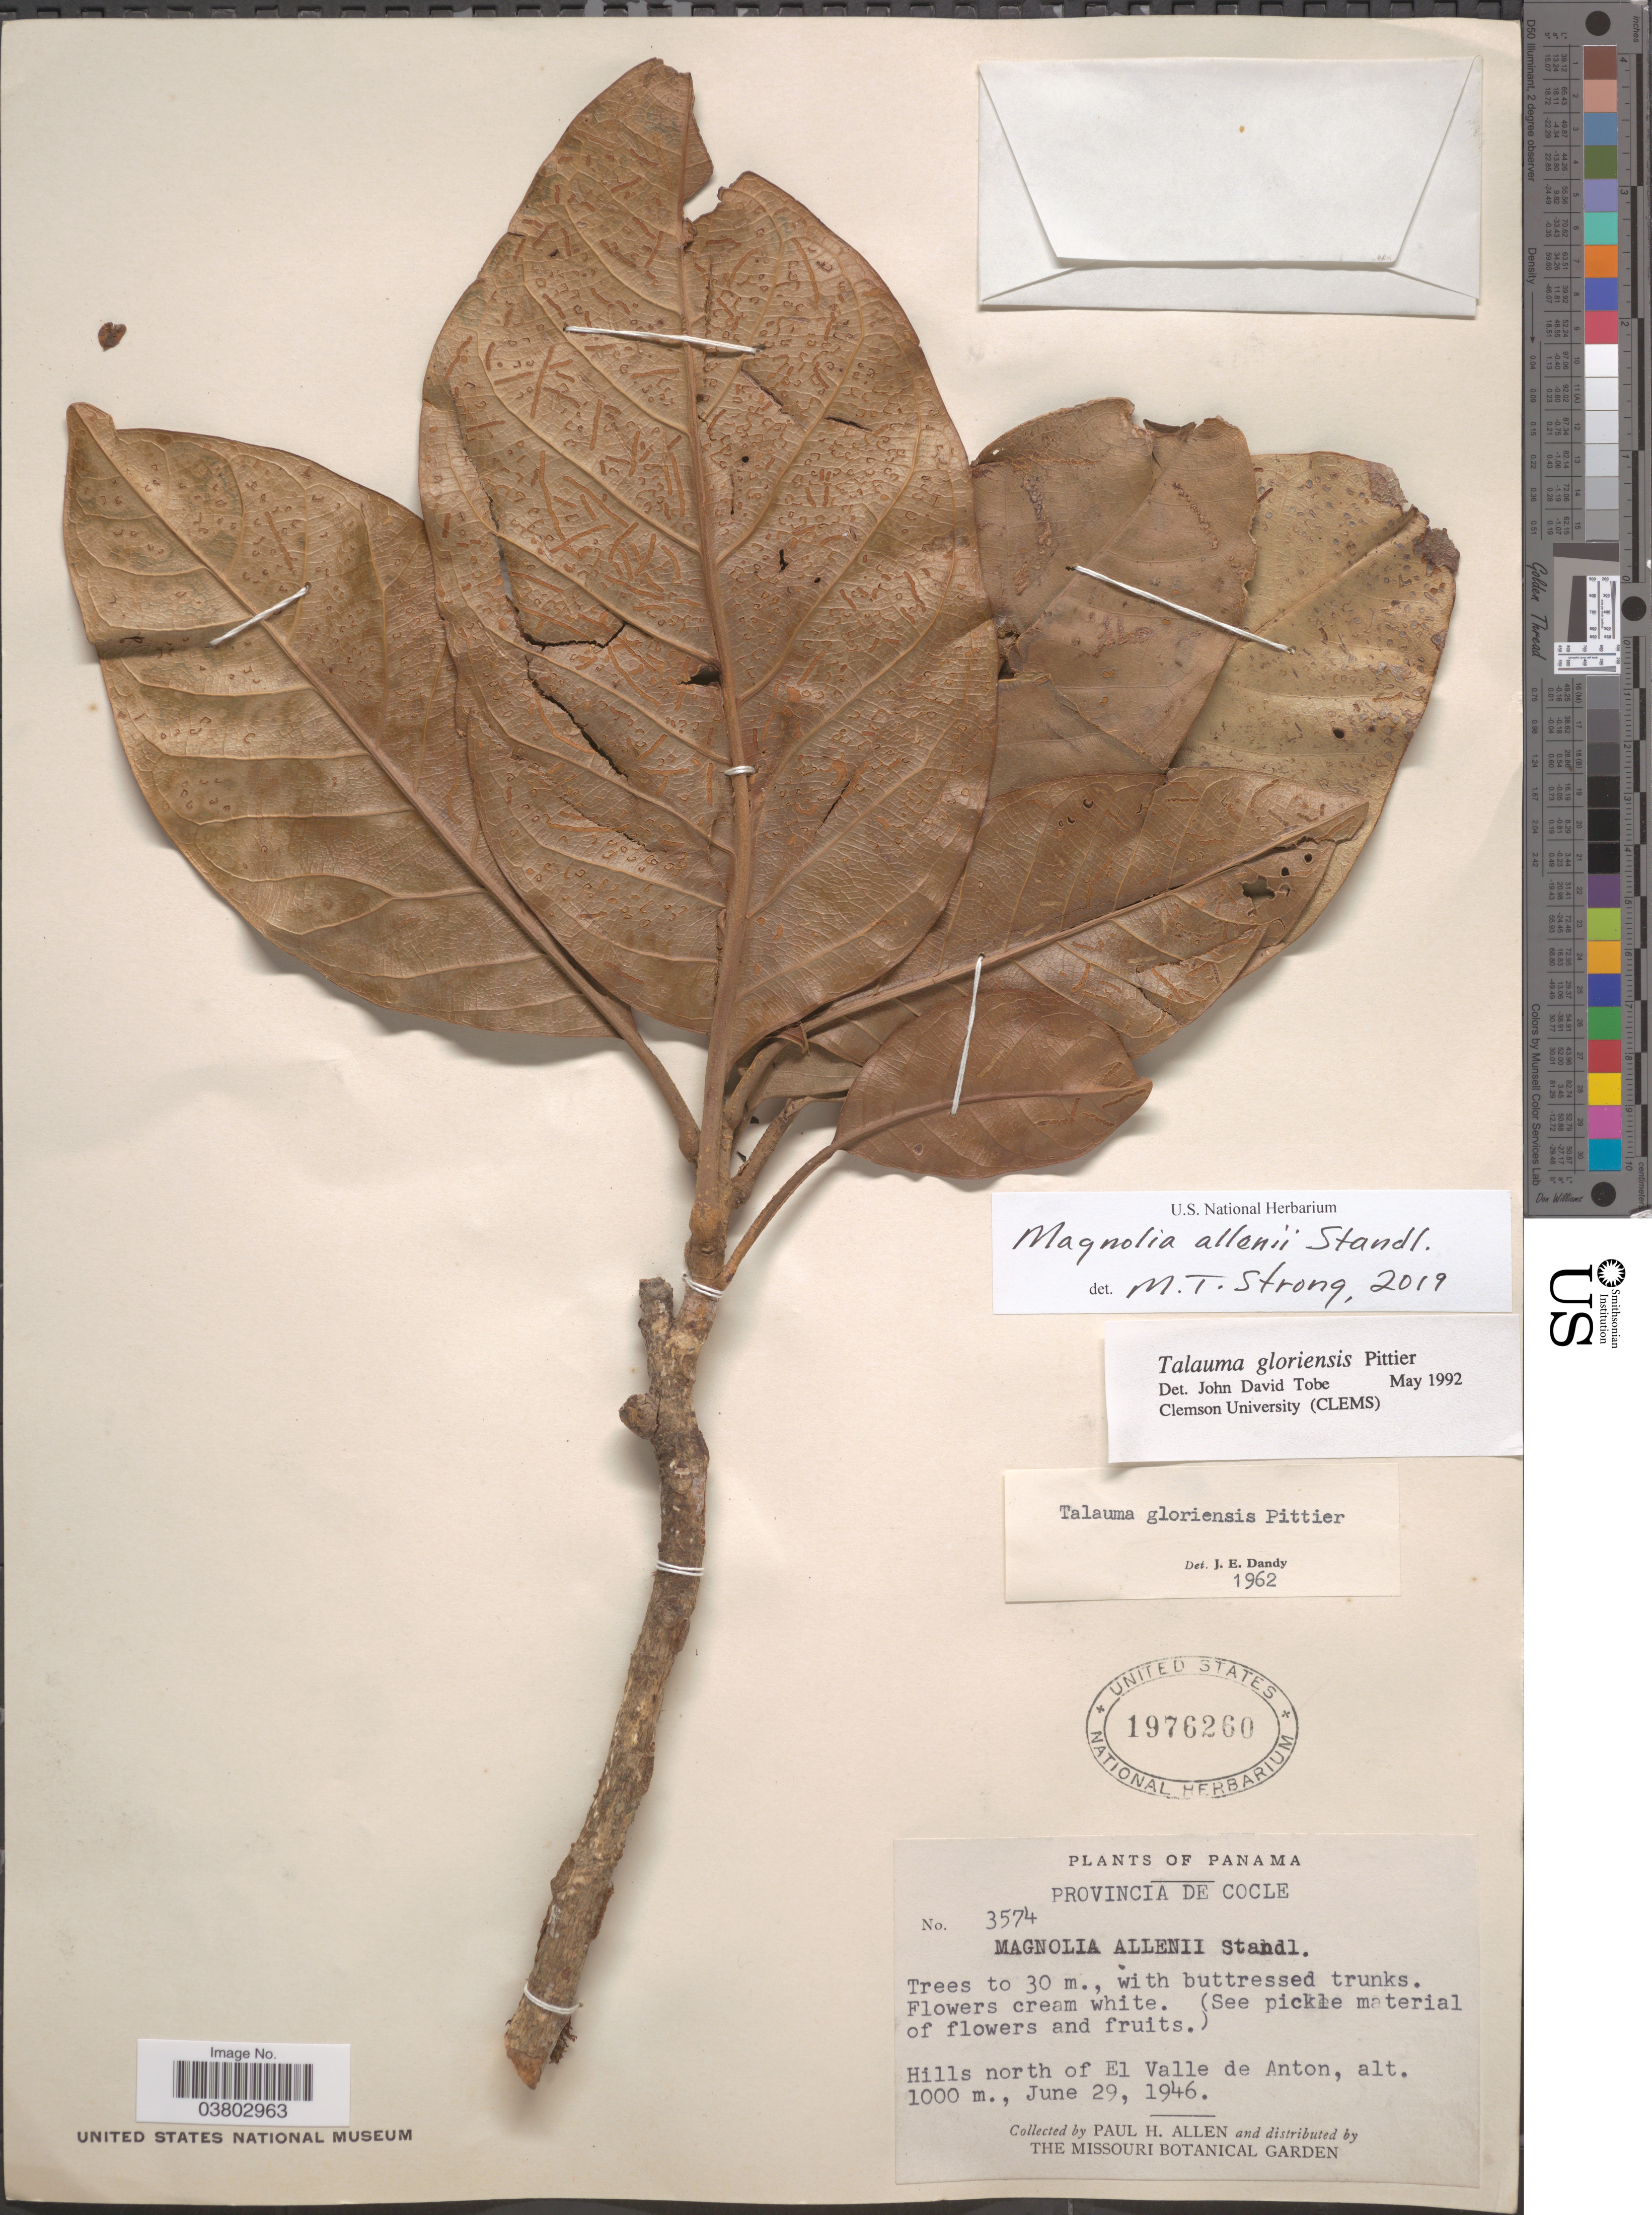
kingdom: Plantae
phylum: Tracheophyta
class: Magnoliopsida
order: Magnoliales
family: Magnoliaceae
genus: Magnolia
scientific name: Magnolia allenii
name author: Standl.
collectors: P. H. Allen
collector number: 3574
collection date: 1946-06-29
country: Panama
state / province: Cocle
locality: Hills north of El Valle de Anton.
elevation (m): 1000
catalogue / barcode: US 1976260